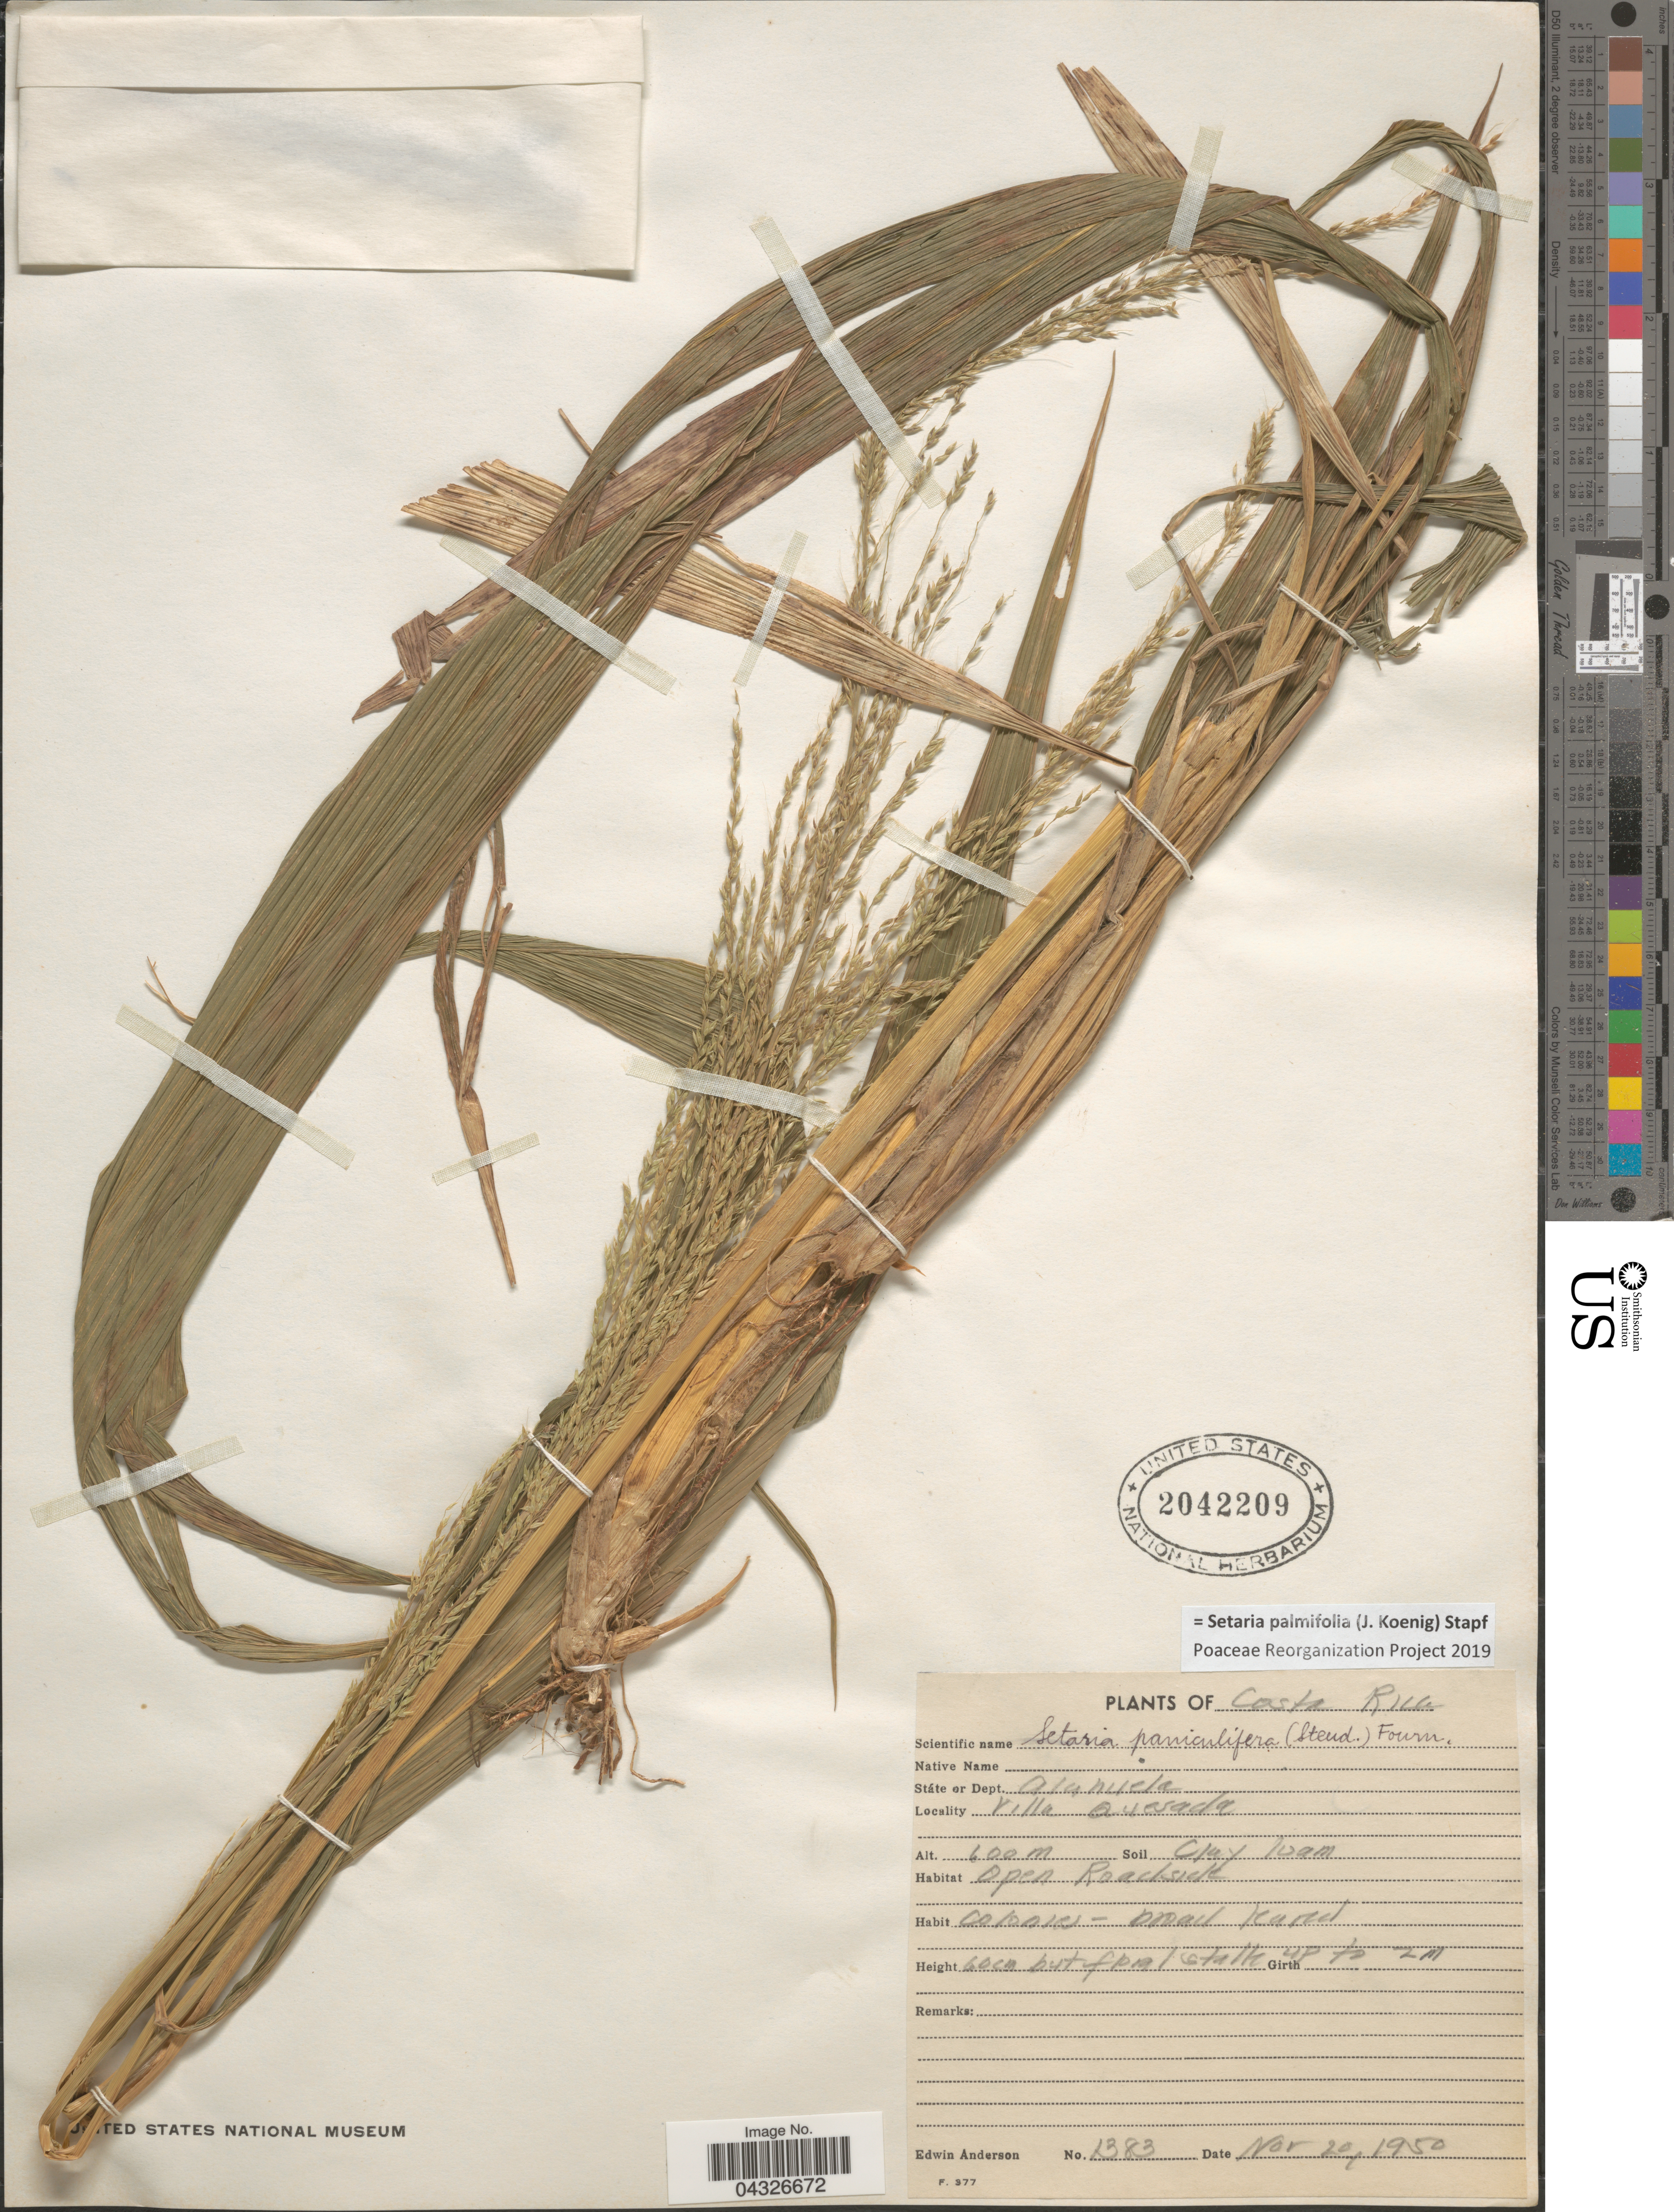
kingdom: Plantae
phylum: Tracheophyta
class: Liliopsida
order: Poales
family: Poaceae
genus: Setaria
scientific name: Setaria palmifolia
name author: (J. Koenig) Stapf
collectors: E. Anderson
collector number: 1383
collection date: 1950-11-20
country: Costa Rica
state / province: Alajuela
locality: State or Dept. Alajuela. Villa Quesada.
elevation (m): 600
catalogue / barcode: US 2042209